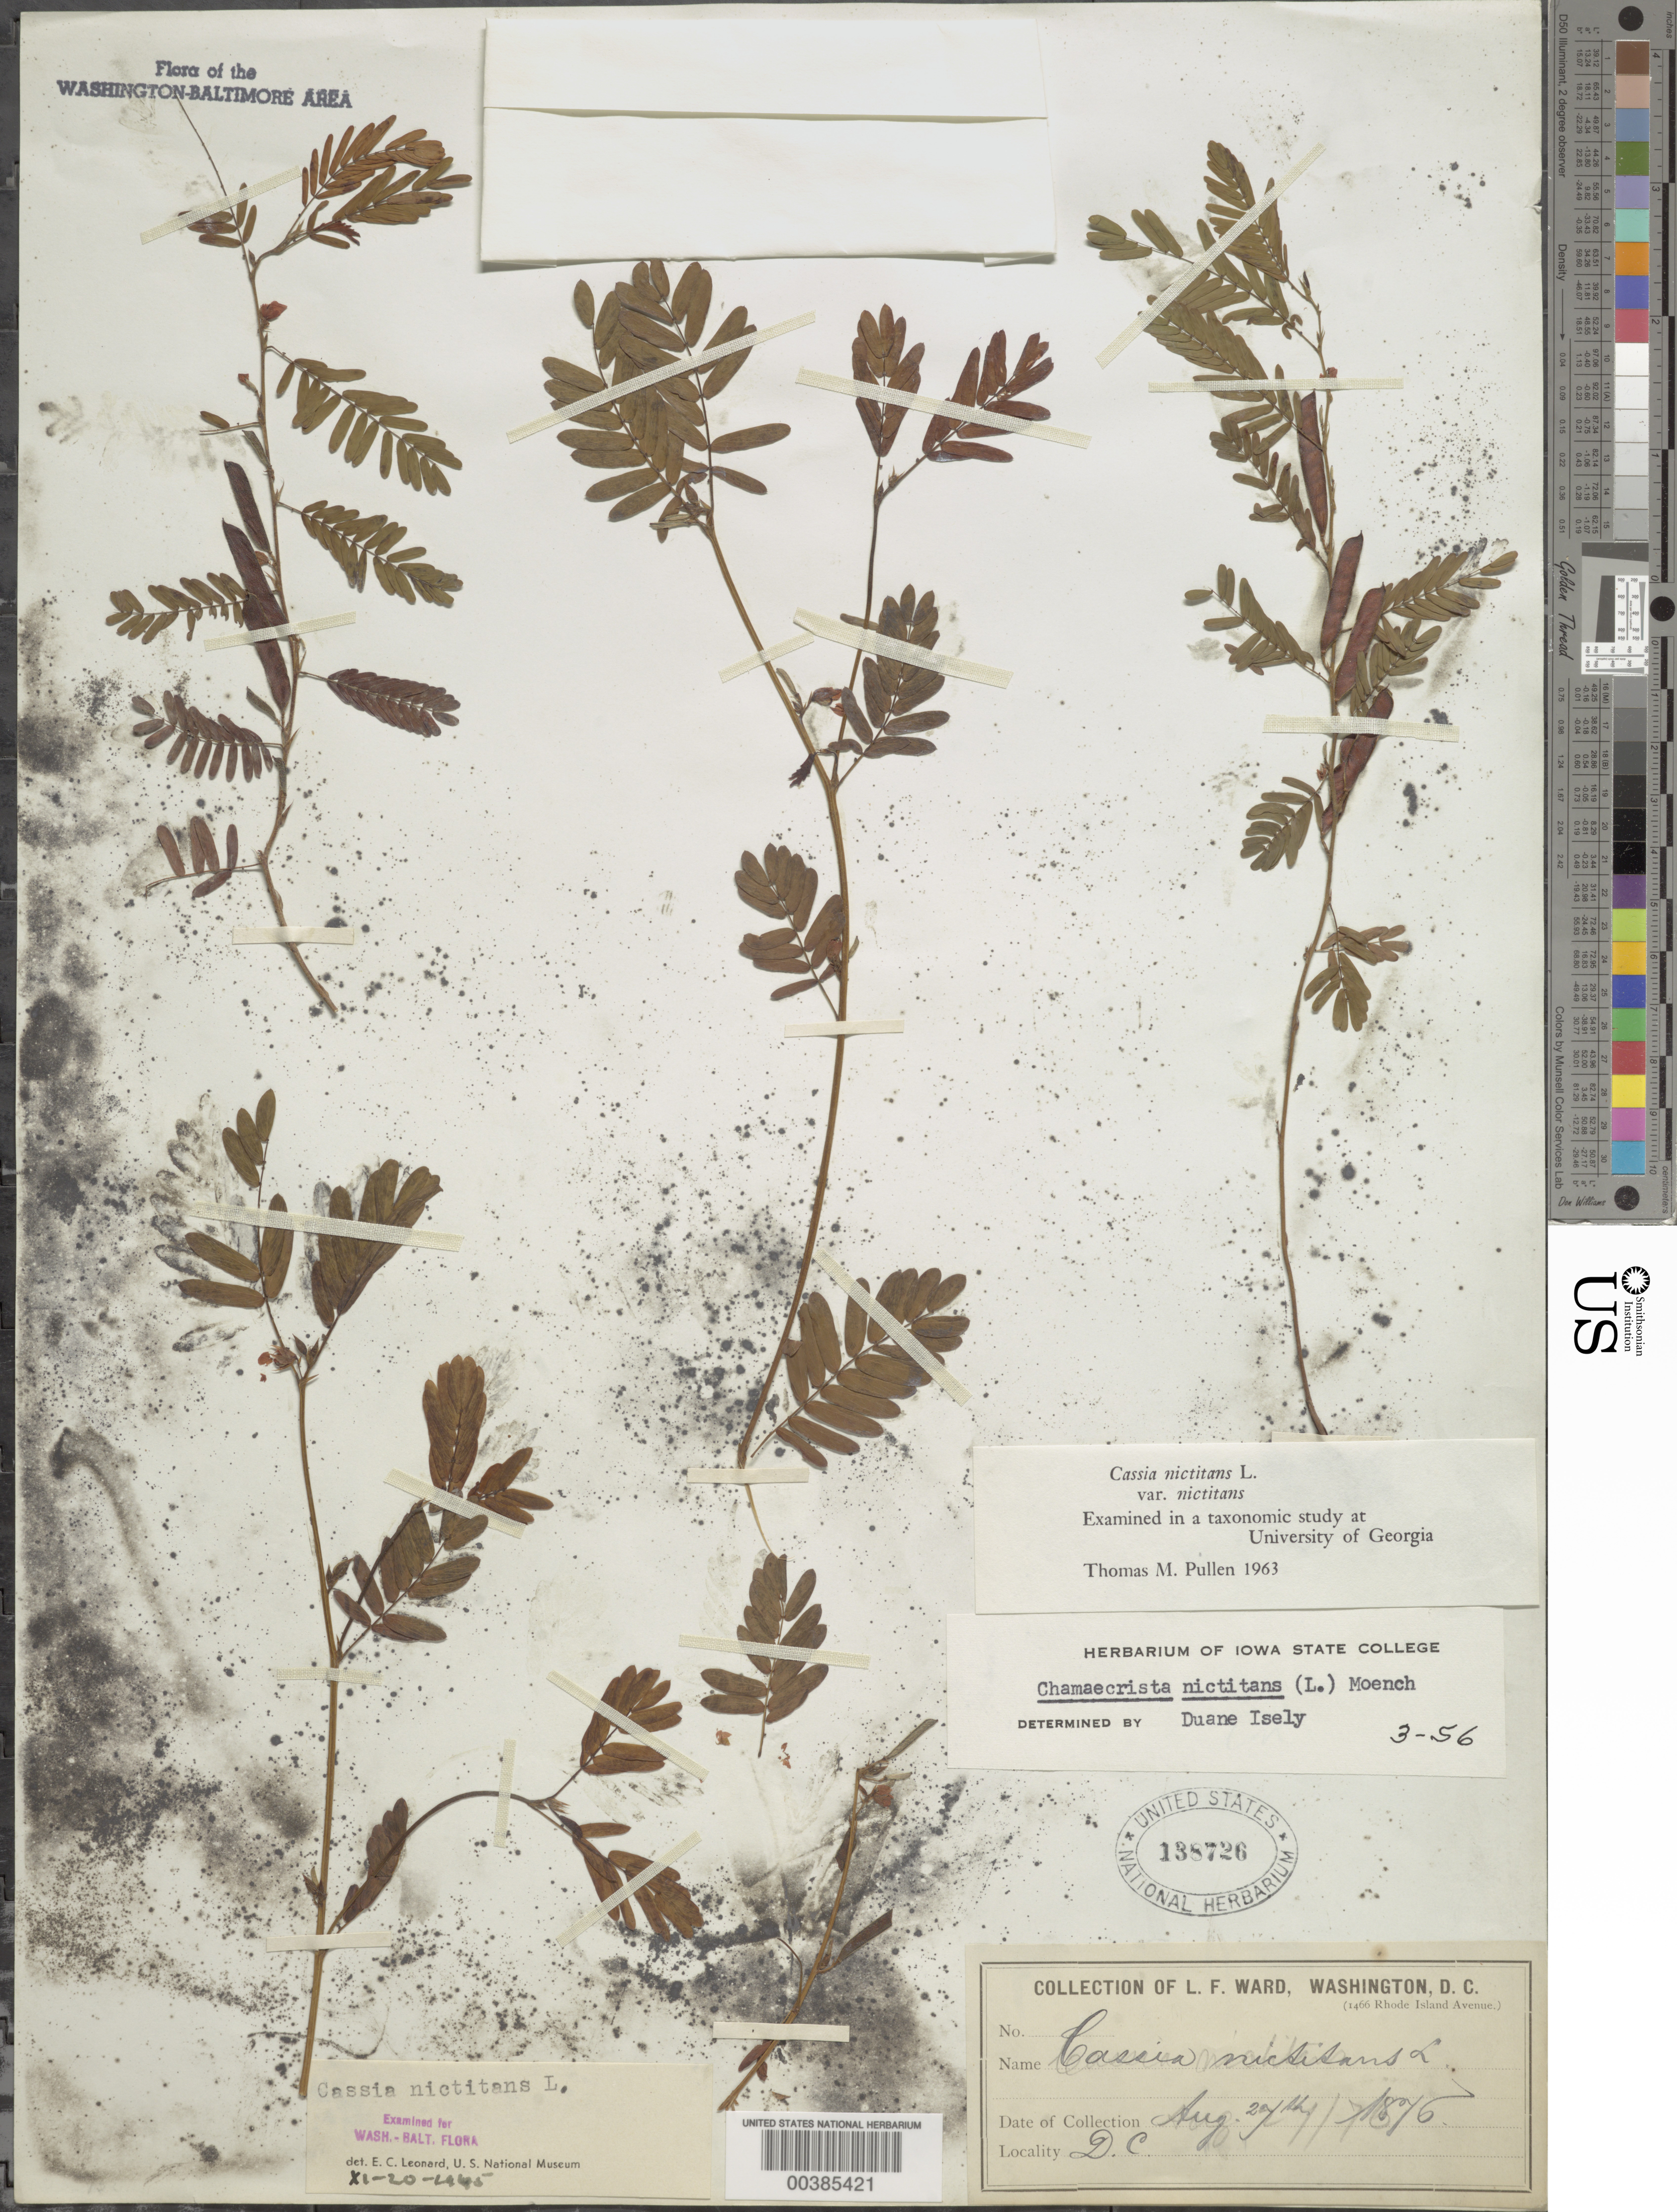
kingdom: Plantae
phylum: Tracheophyta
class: Magnoliopsida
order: Fabales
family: Fabaceae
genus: Chamaecrista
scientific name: Chamaecrista nictitans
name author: (L.) Moench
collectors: L. F. Ward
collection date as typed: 27 Aug 1876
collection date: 1876-08-27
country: United States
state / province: District of Columbia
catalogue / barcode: US 138726